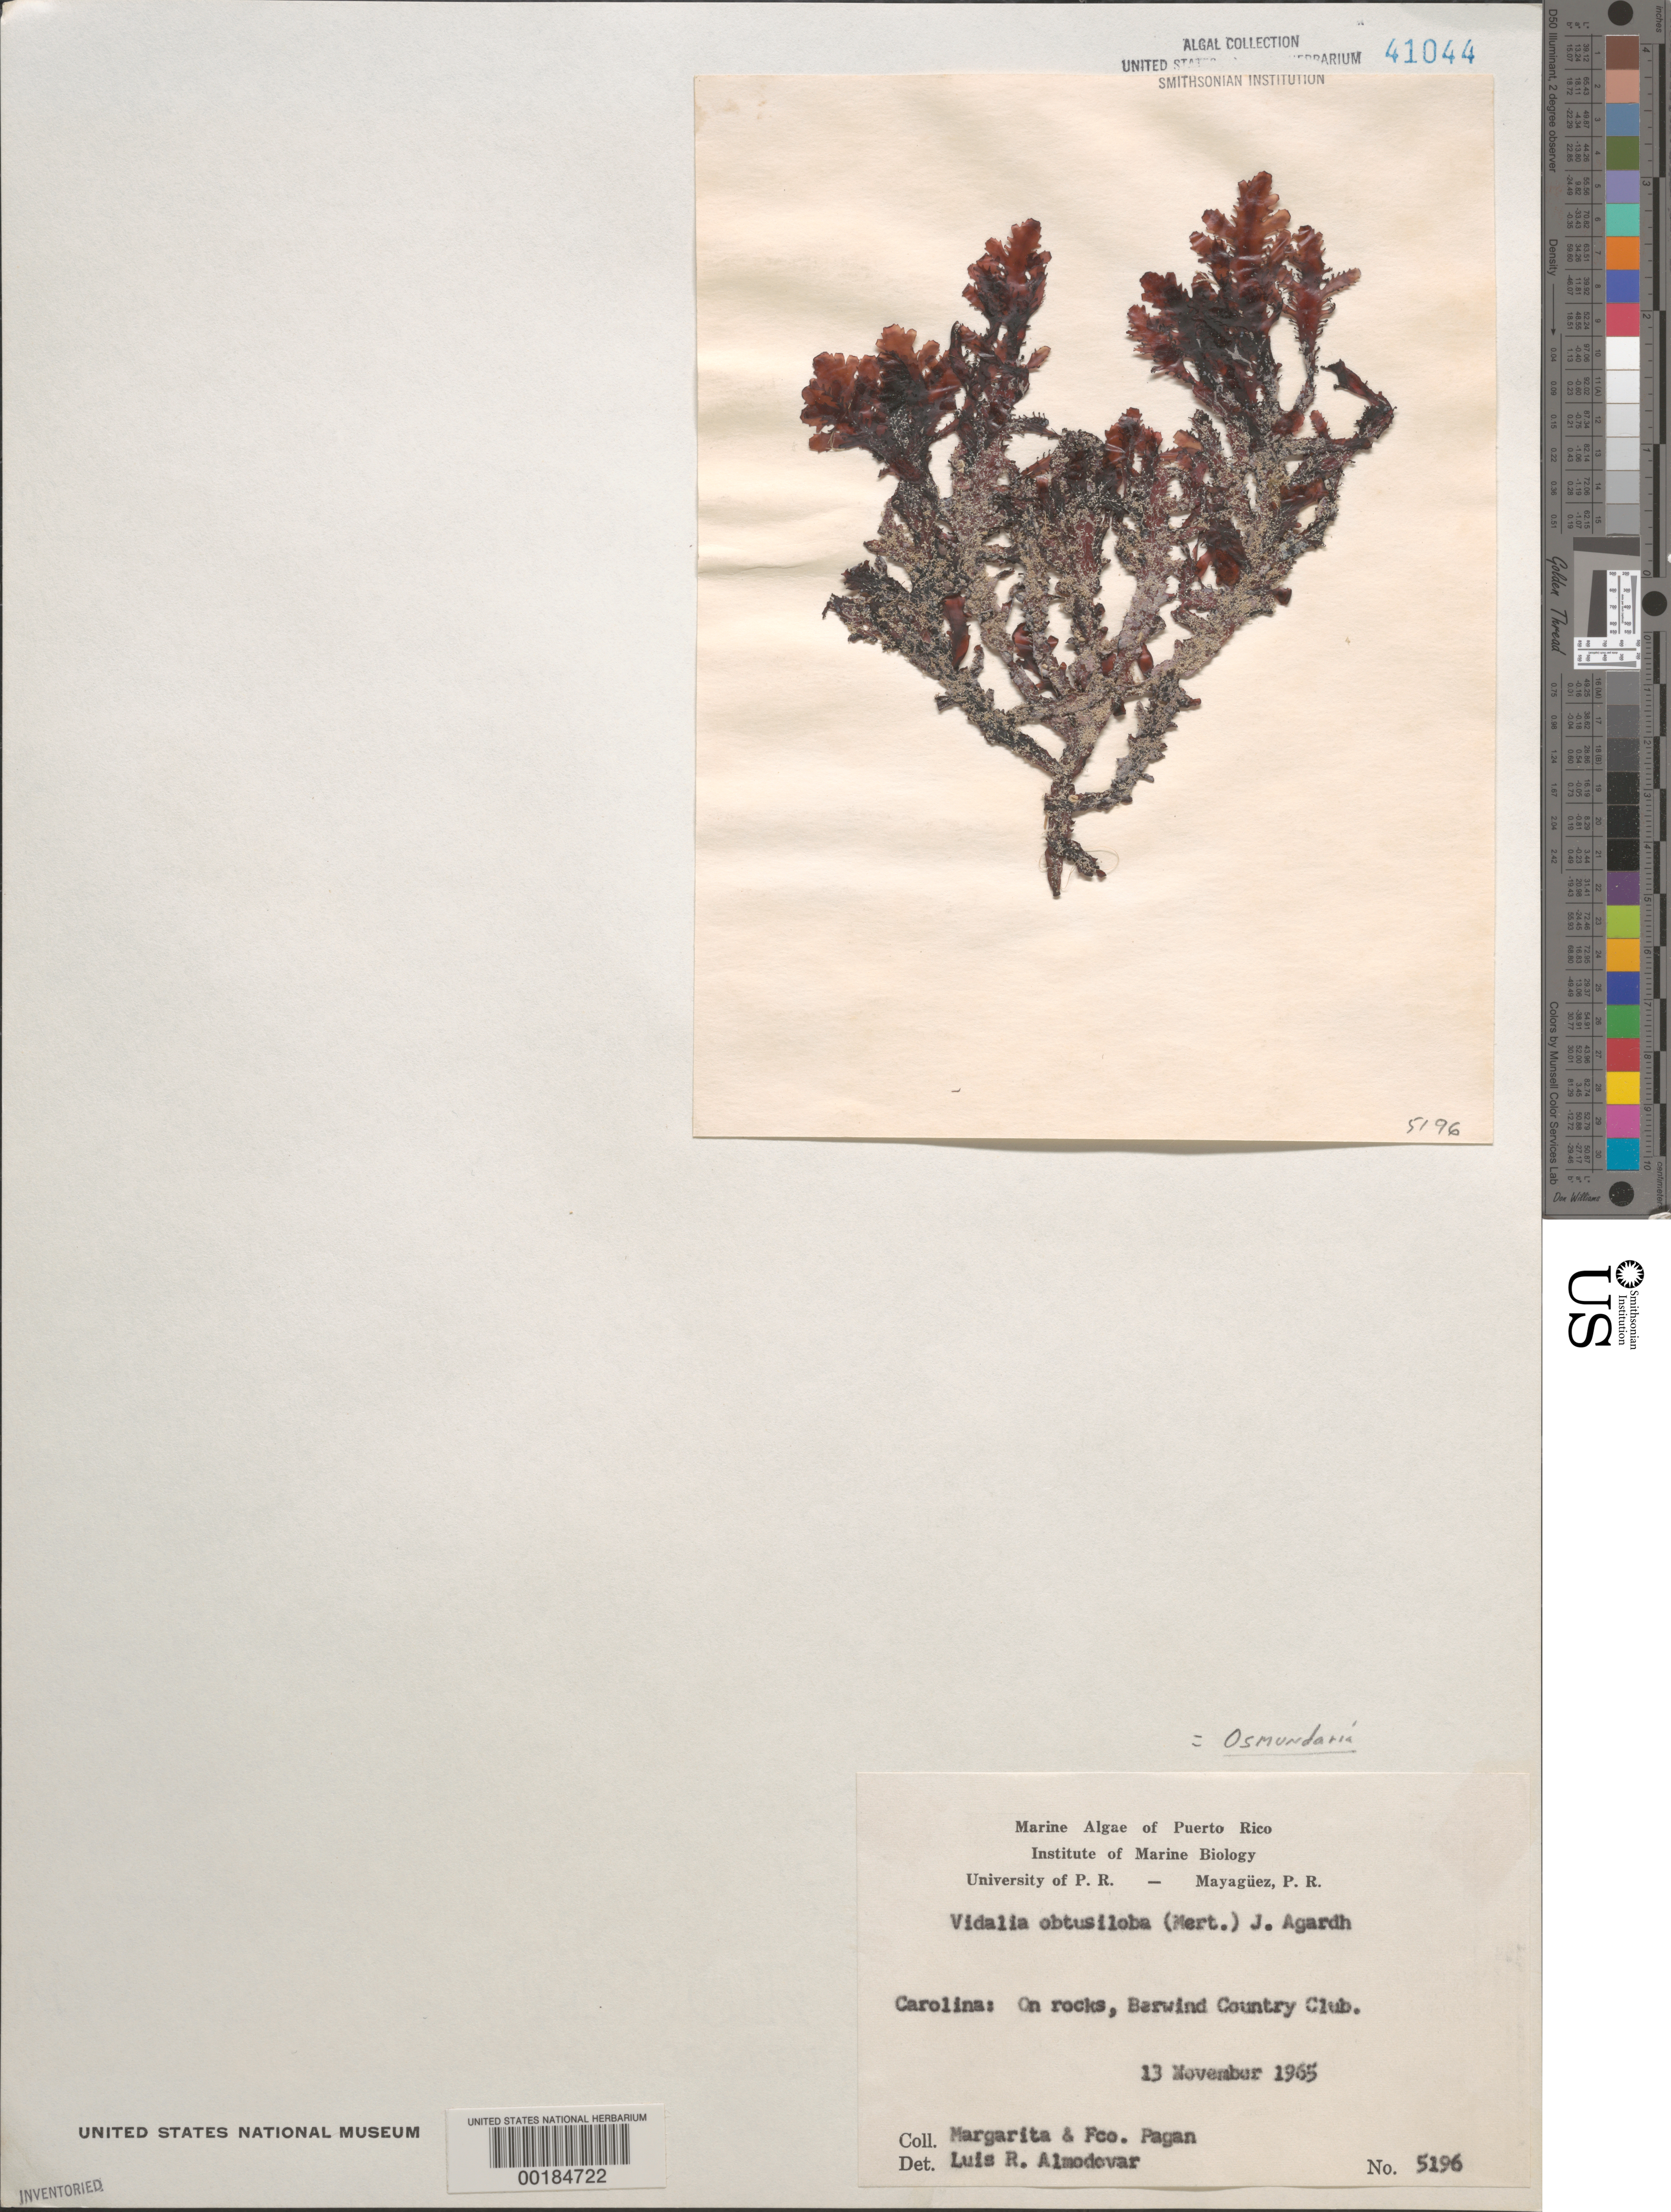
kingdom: Plantae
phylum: Rhodophyta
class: Florideophyceae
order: Ceramiales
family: Rhodomelaceae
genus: Vidalia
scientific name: Vidalia obtusiloba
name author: (C. Agardh) J. Agardh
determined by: Almodovar, L. R.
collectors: M. Pagan & F. Pagan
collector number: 5196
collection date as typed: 13 Nov 1965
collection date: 1965-11-13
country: Puerto Rico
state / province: Carolina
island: Puerto Rico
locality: Barwind Country Club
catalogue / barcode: US 41044